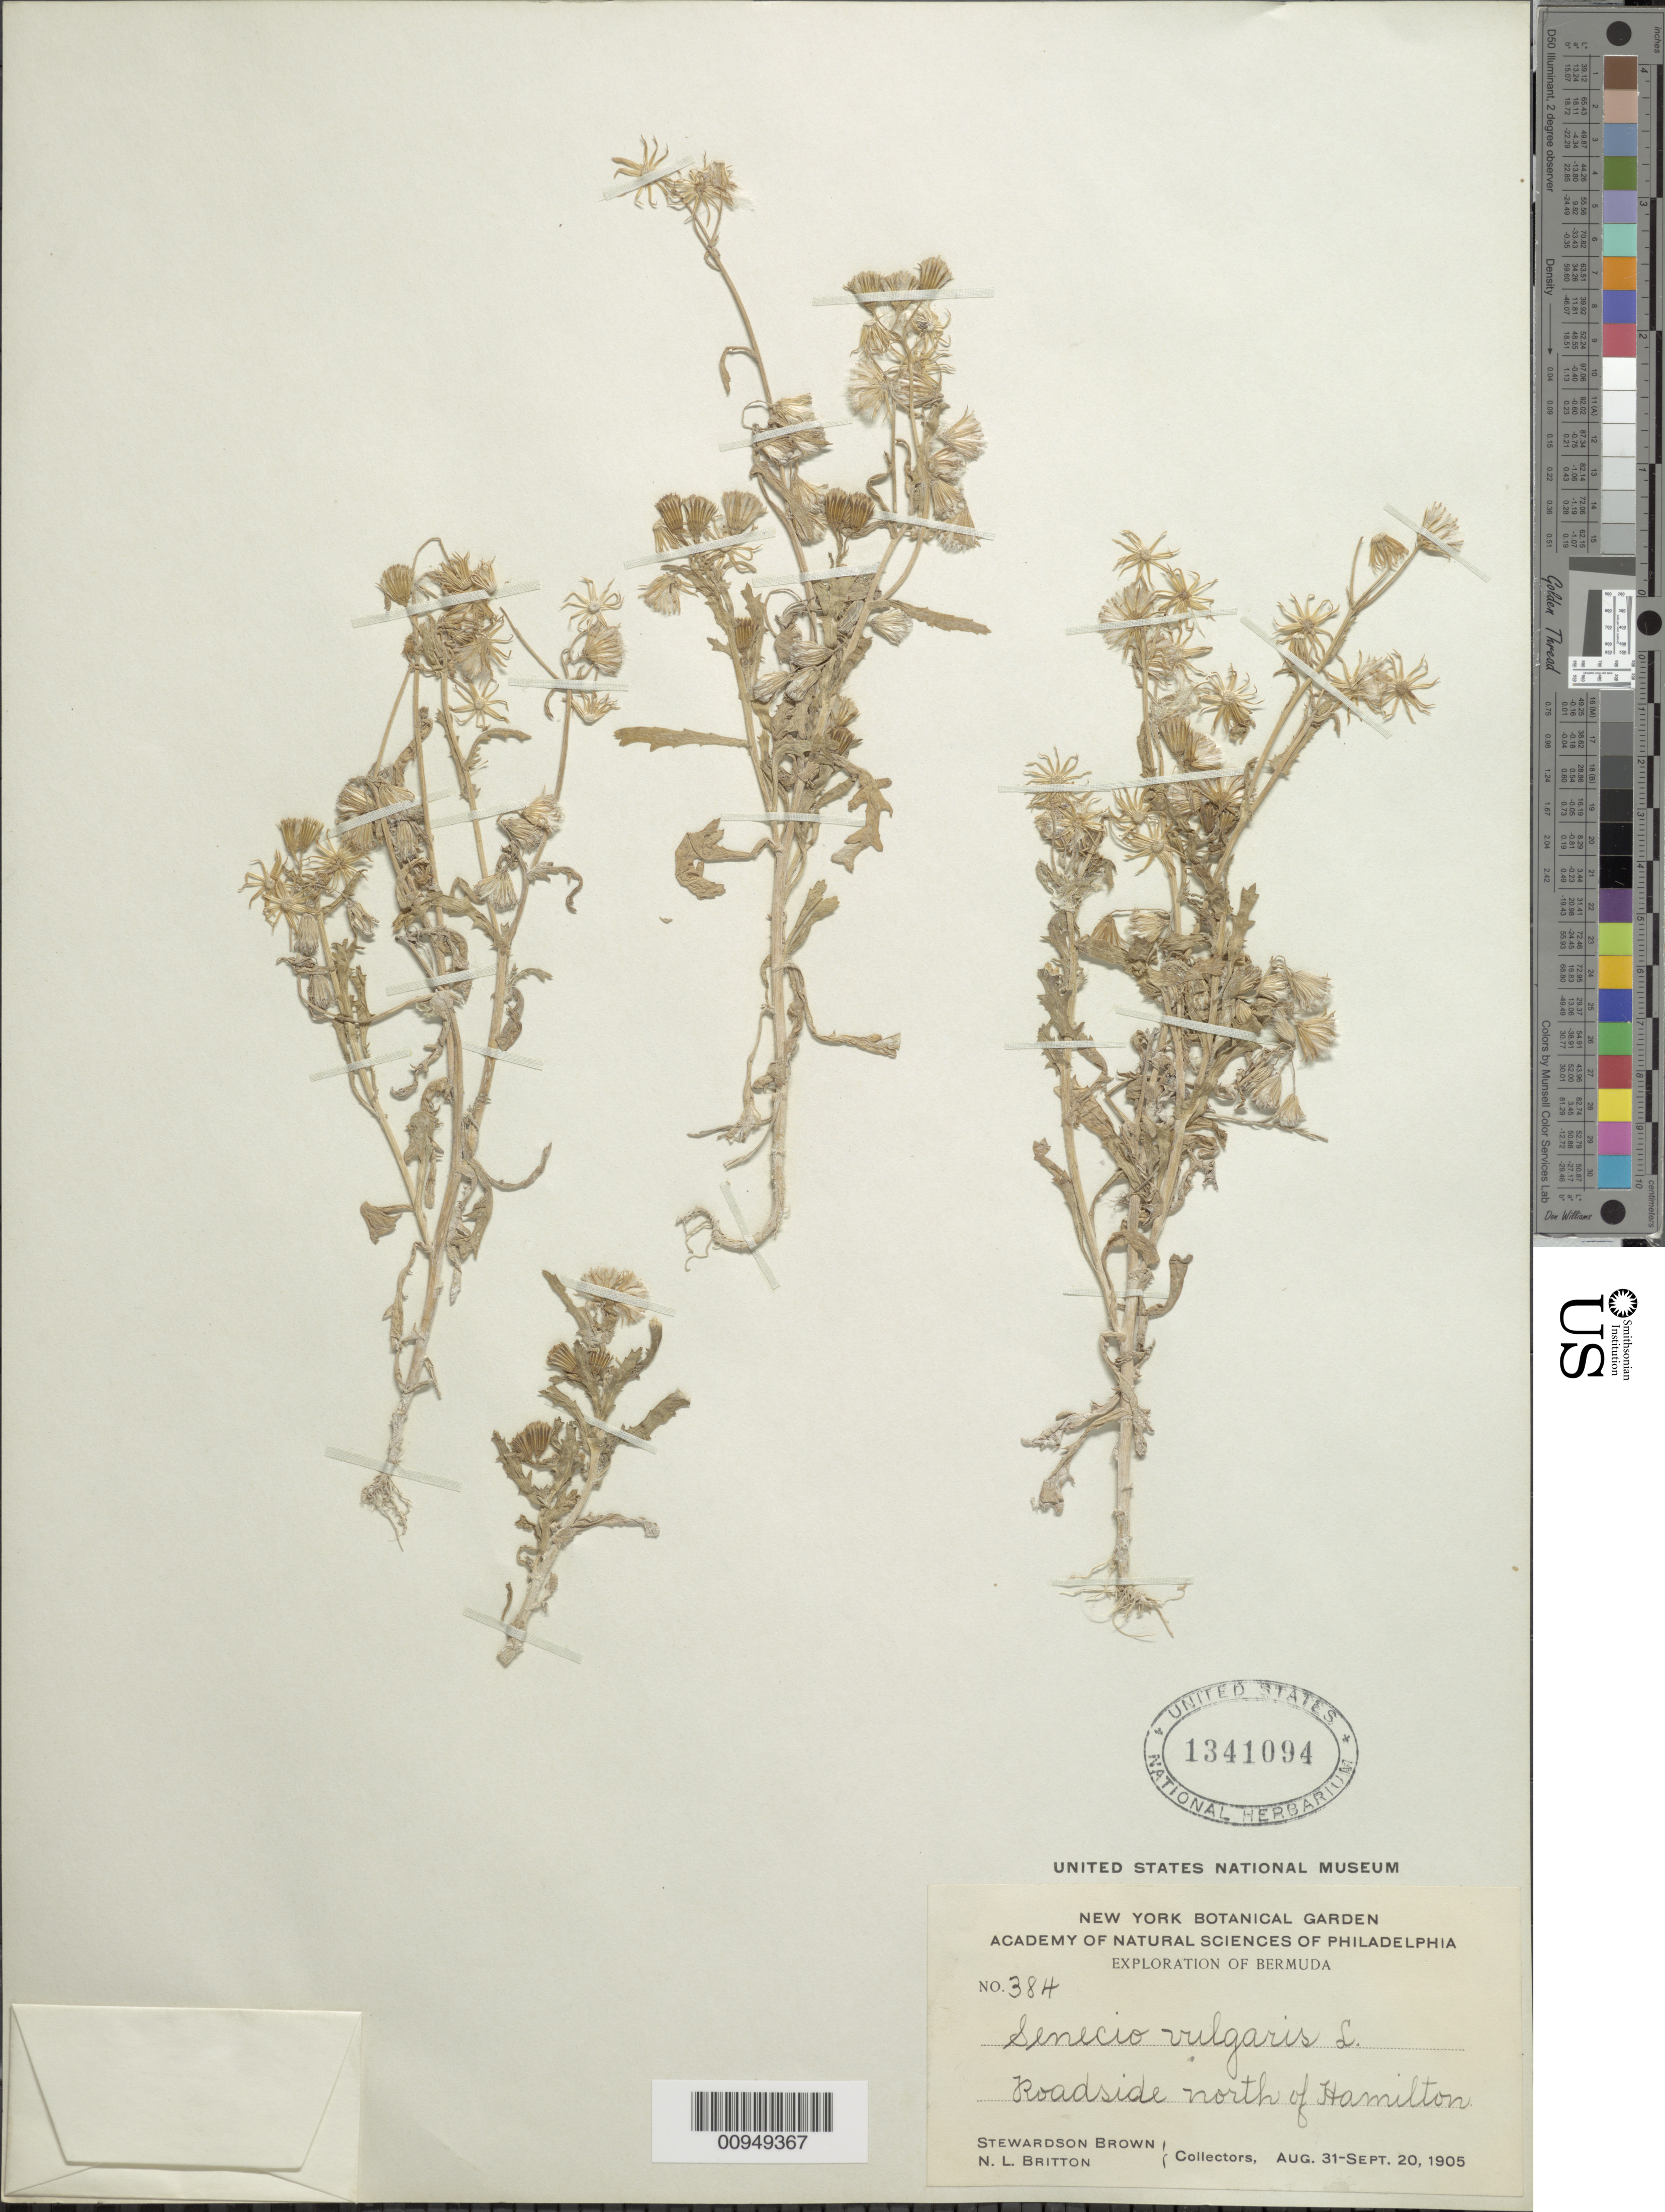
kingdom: Plantae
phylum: Tracheophyta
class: Magnoliopsida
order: Asterales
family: Asteraceae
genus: Senecio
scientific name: Senecio vulgaris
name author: L.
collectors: S. Brown & N. Britton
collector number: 384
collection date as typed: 31 Aug 1905 to 20 Sep 1905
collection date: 1905-08-31/1905-09-20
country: Bermuda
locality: Roadside near Hamilton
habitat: Roadside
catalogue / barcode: US 1341094